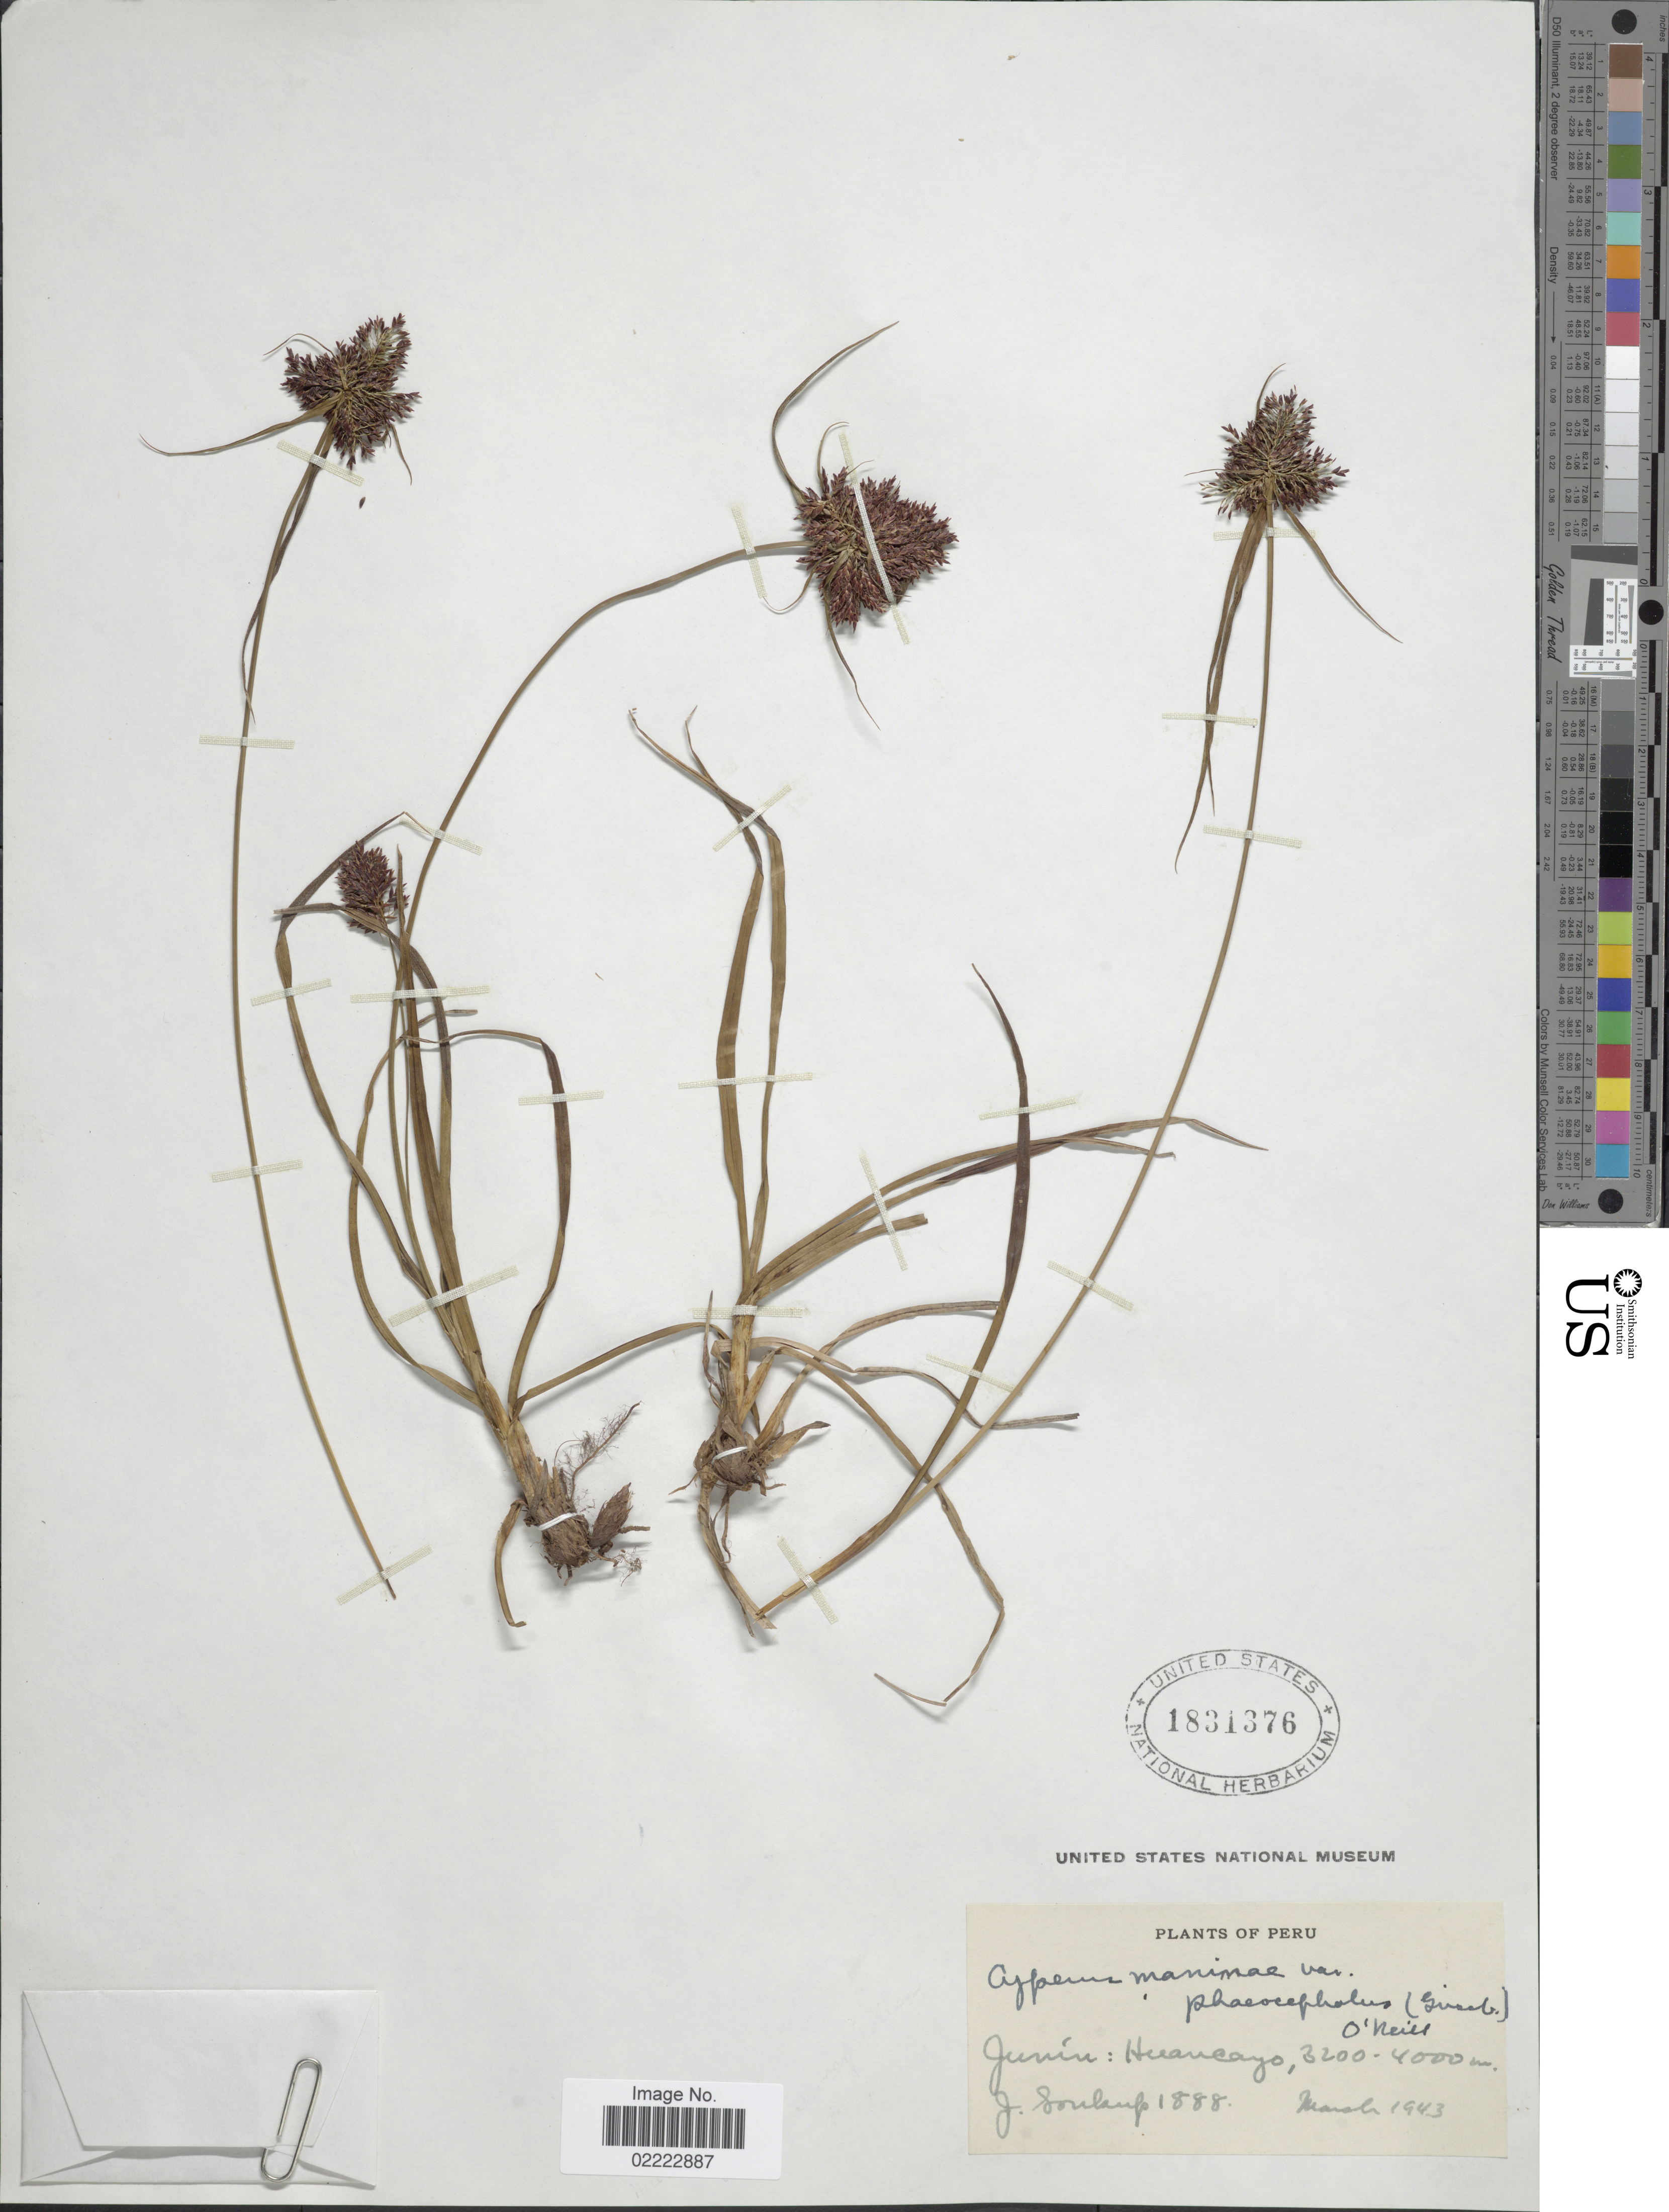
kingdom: Plantae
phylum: Tracheophyta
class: Liliopsida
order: Poales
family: Cyperaceae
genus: Cyperus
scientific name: Cyperus manimae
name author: Kunth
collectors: J. Soukup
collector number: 1888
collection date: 1943-03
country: Peru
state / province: Junín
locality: Huancayo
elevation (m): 3200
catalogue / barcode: US 1831376